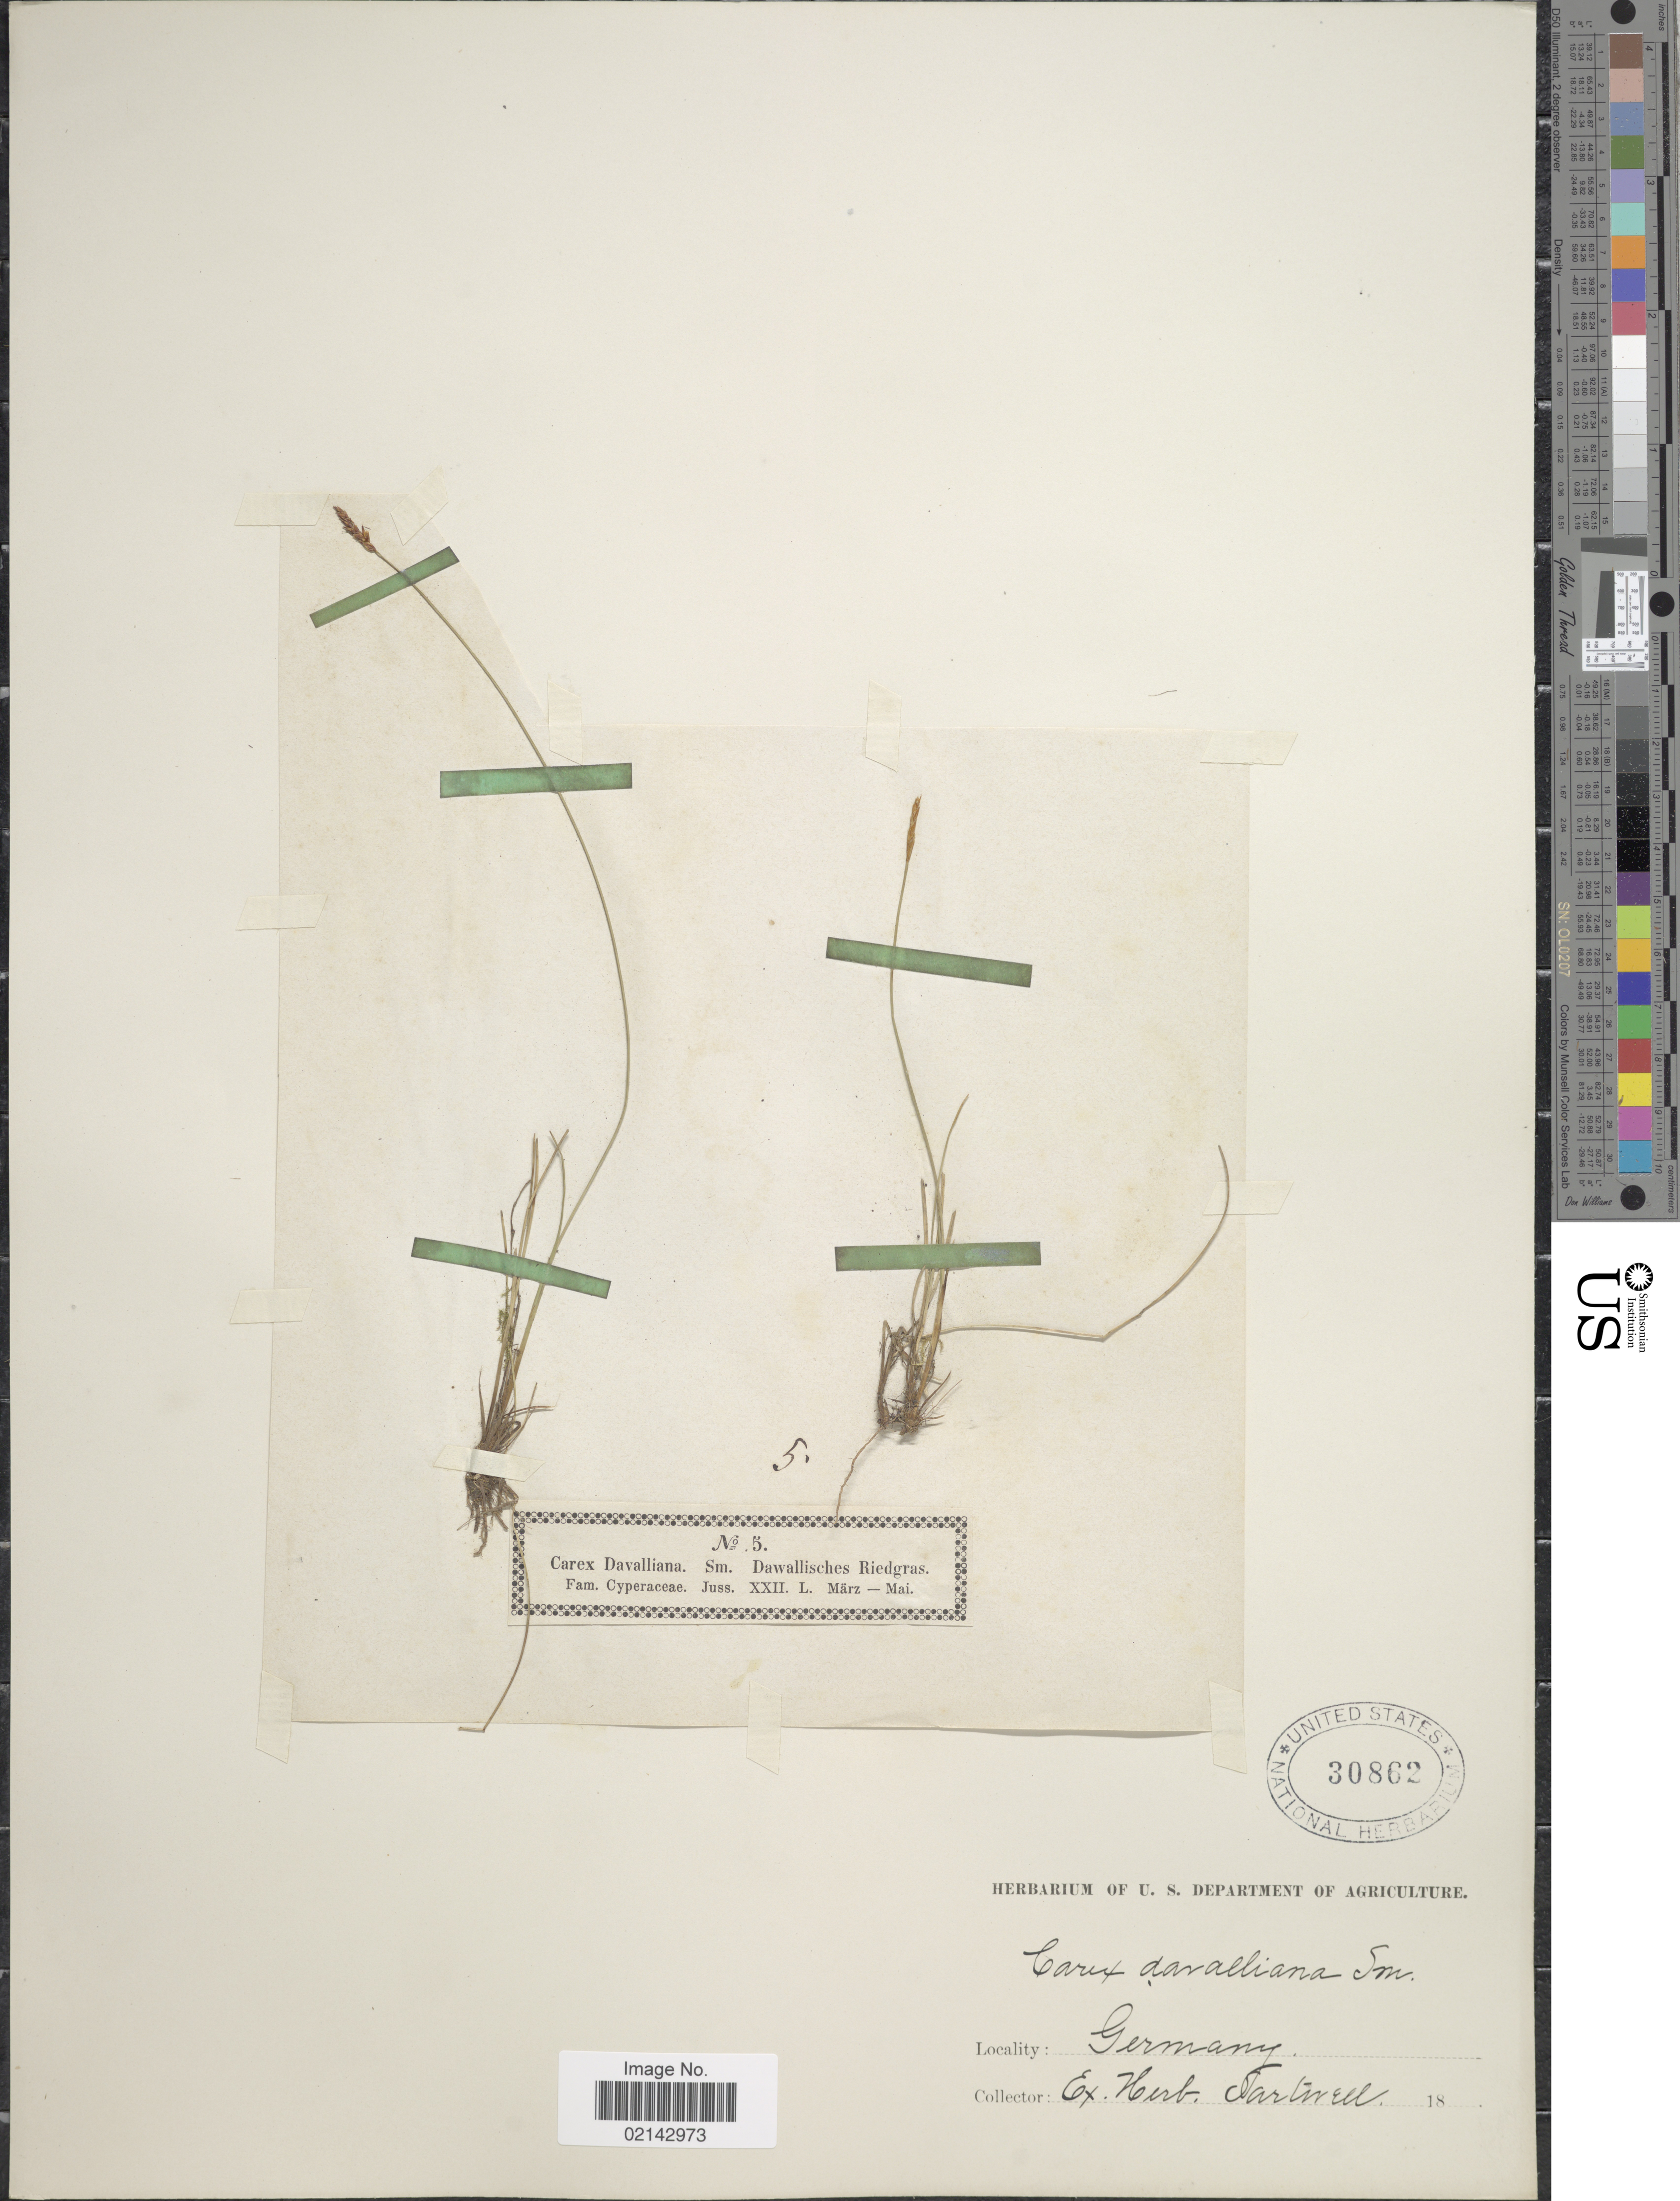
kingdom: Plantae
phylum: Tracheophyta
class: Liliopsida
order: Poales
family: Cyperaceae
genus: Carex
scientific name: Carex davalliana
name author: Sm.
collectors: ex herb. Sartwell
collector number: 5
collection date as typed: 18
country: Germany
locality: Juss. [unsure placement]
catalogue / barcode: US 30862